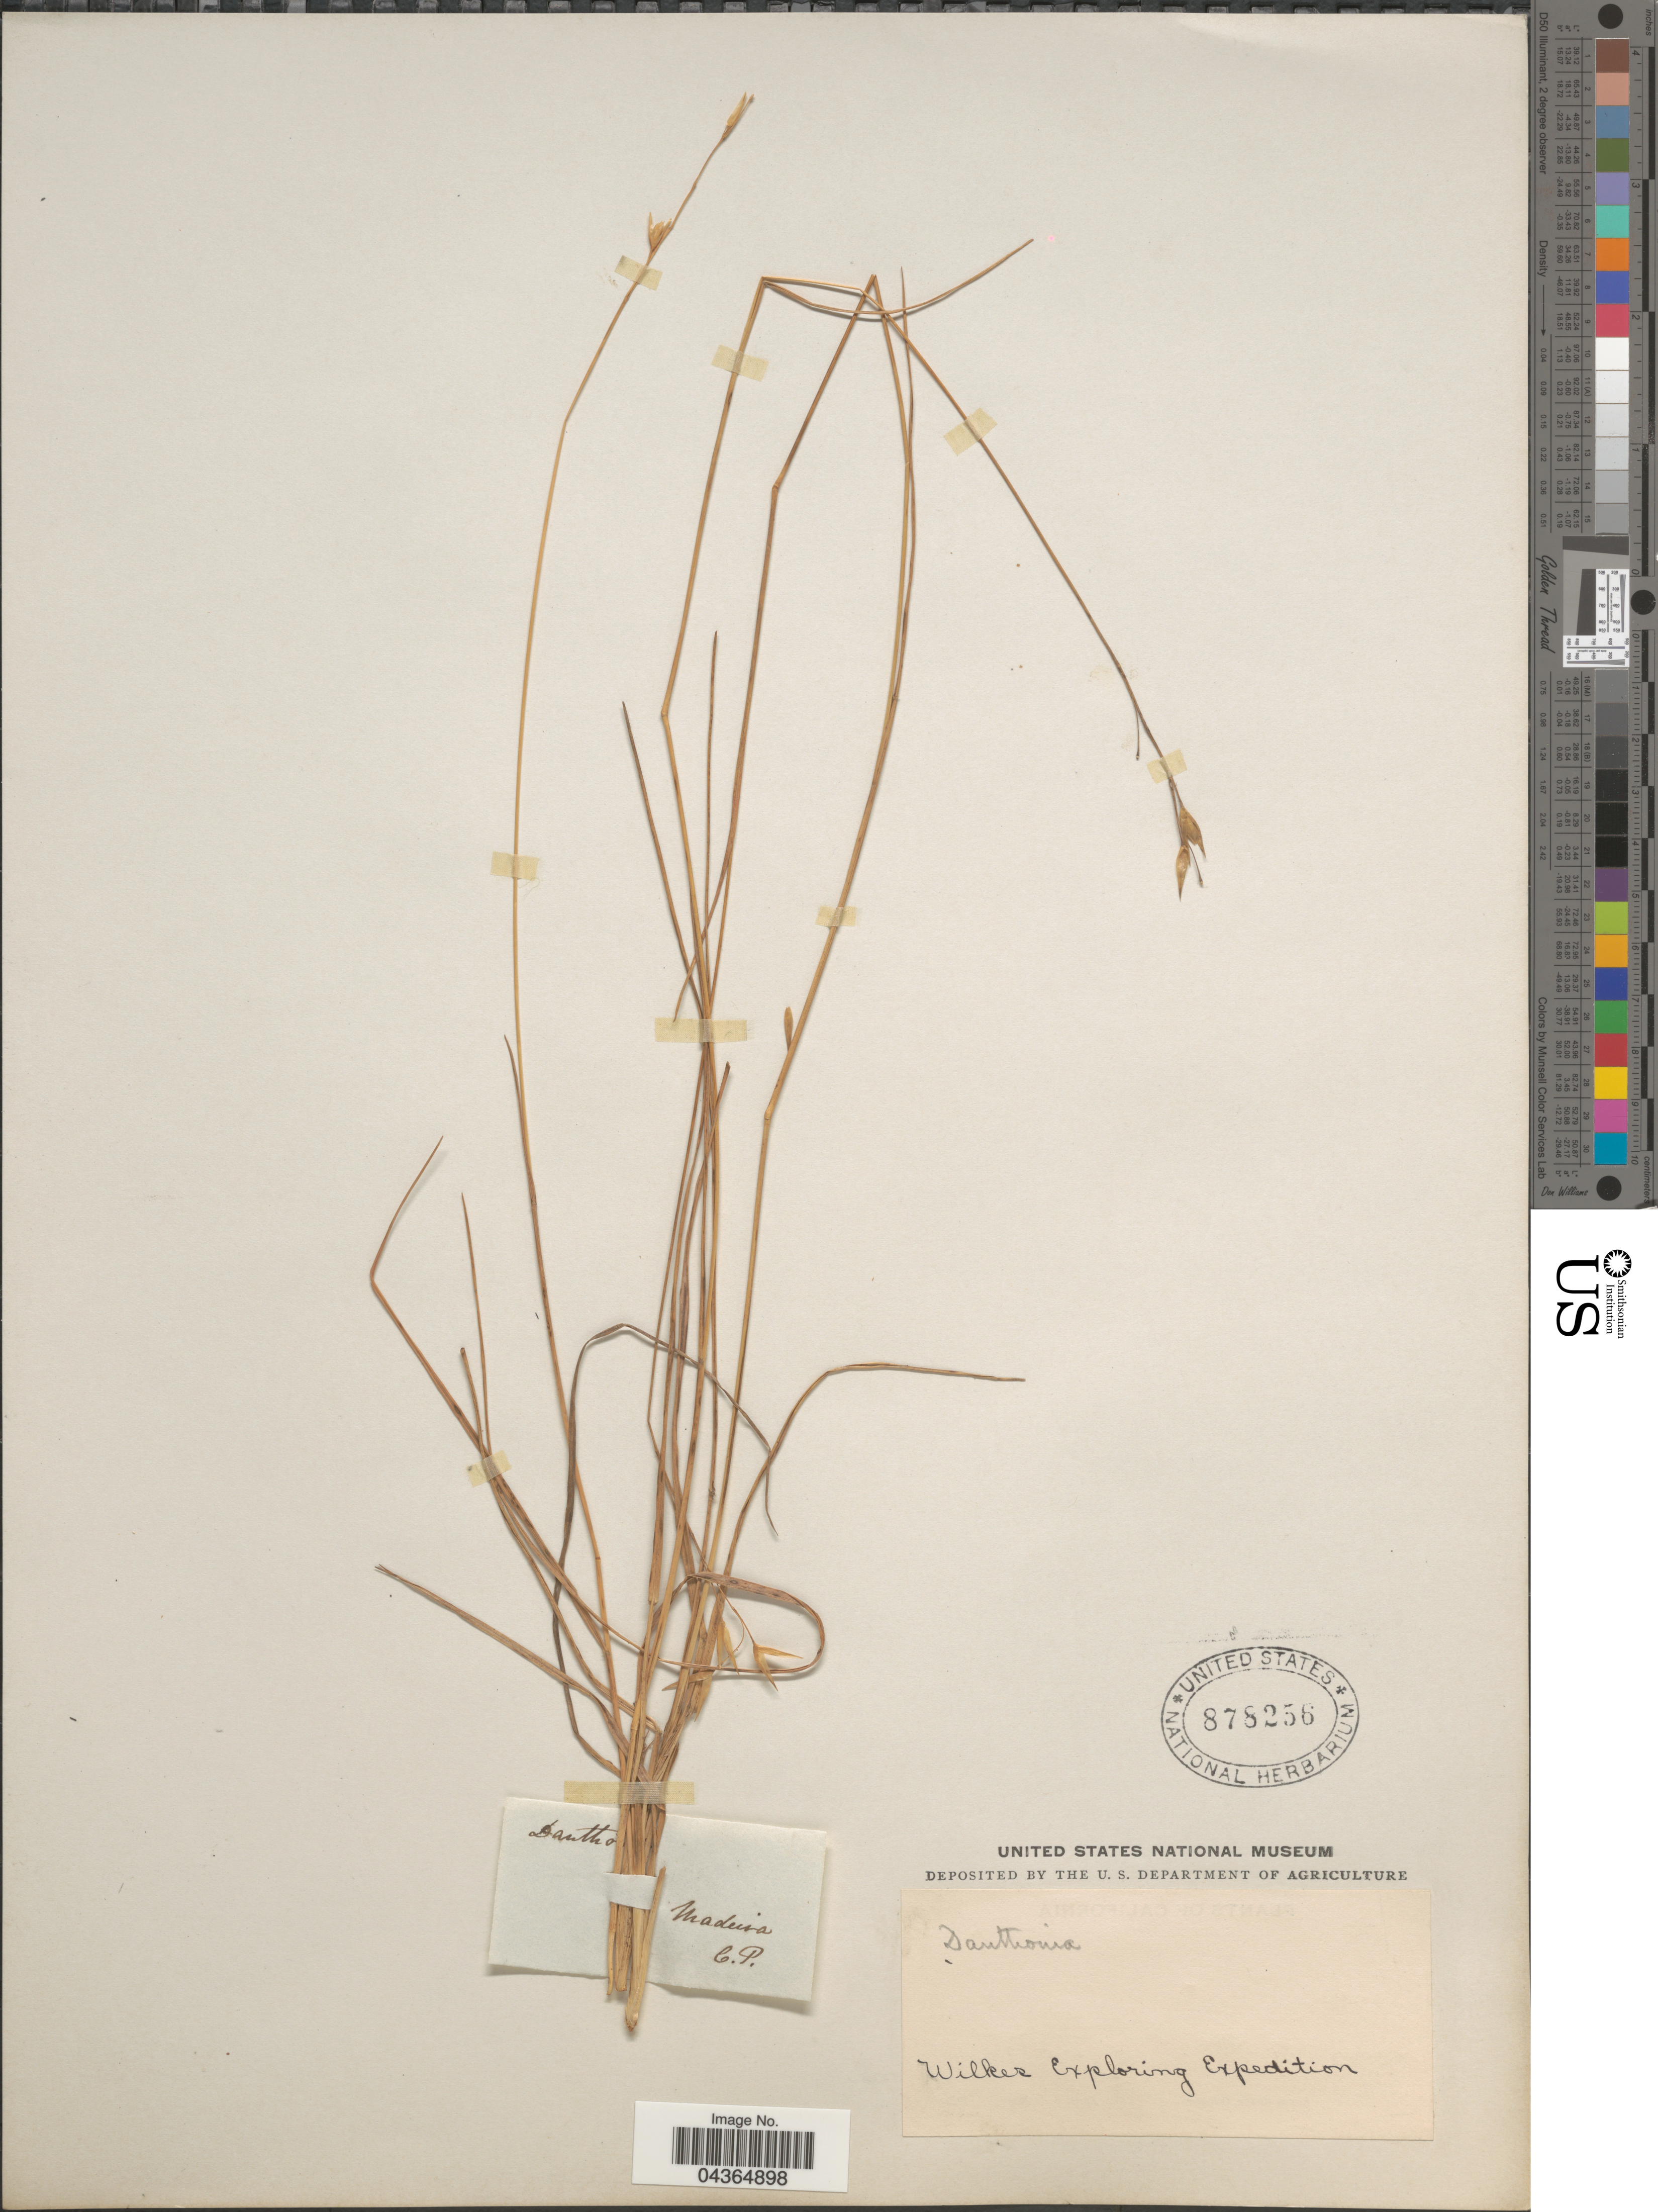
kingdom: Plantae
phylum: Tracheophyta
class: Liliopsida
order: Poales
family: Poaceae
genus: Merxmuellera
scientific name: Merxmuellera sp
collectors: Wilkes Explor. Exped.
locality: Madeira, C. P.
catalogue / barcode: US 878256